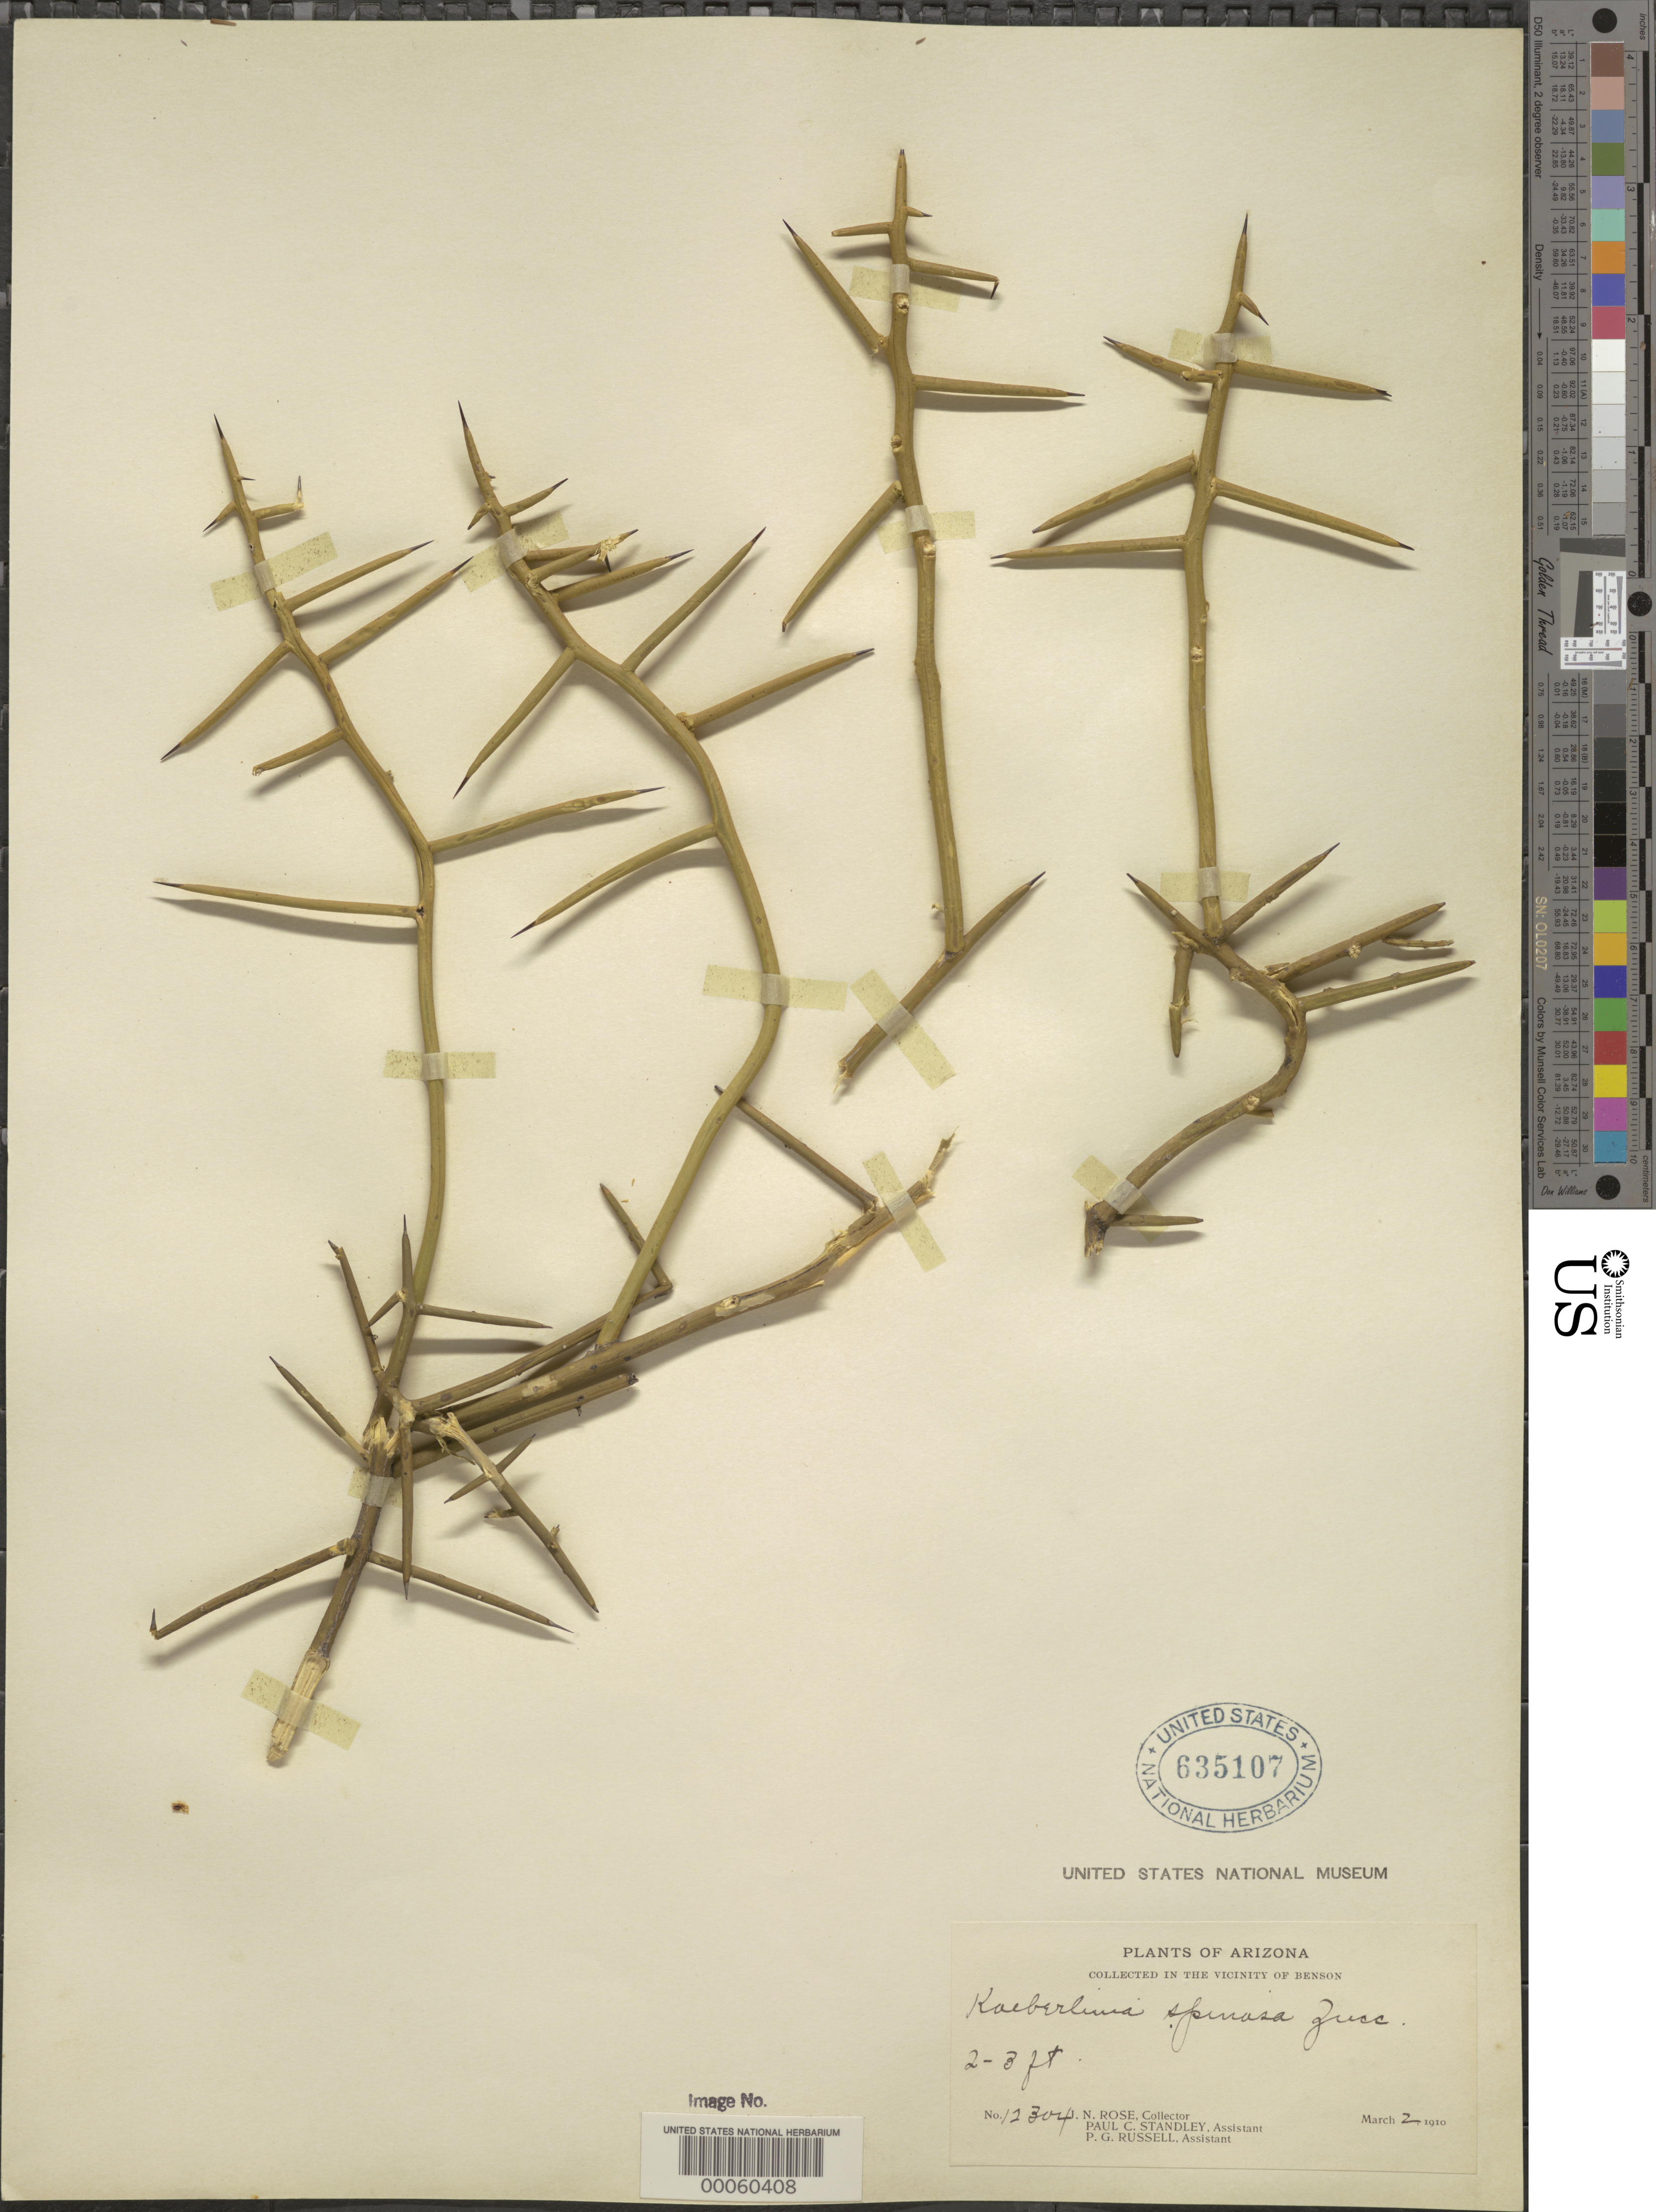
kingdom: Plantae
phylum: Tracheophyta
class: Magnoliopsida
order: Brassicales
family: Koeberliniaceae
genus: Koeberlinia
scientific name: Koeberlinia spinosa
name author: Zucc.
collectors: J. N. Rose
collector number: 12304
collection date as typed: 02 Mar 1910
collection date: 1910-03-02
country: United States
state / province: Arizona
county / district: Cochise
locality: Vicinity of benson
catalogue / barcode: US 635107